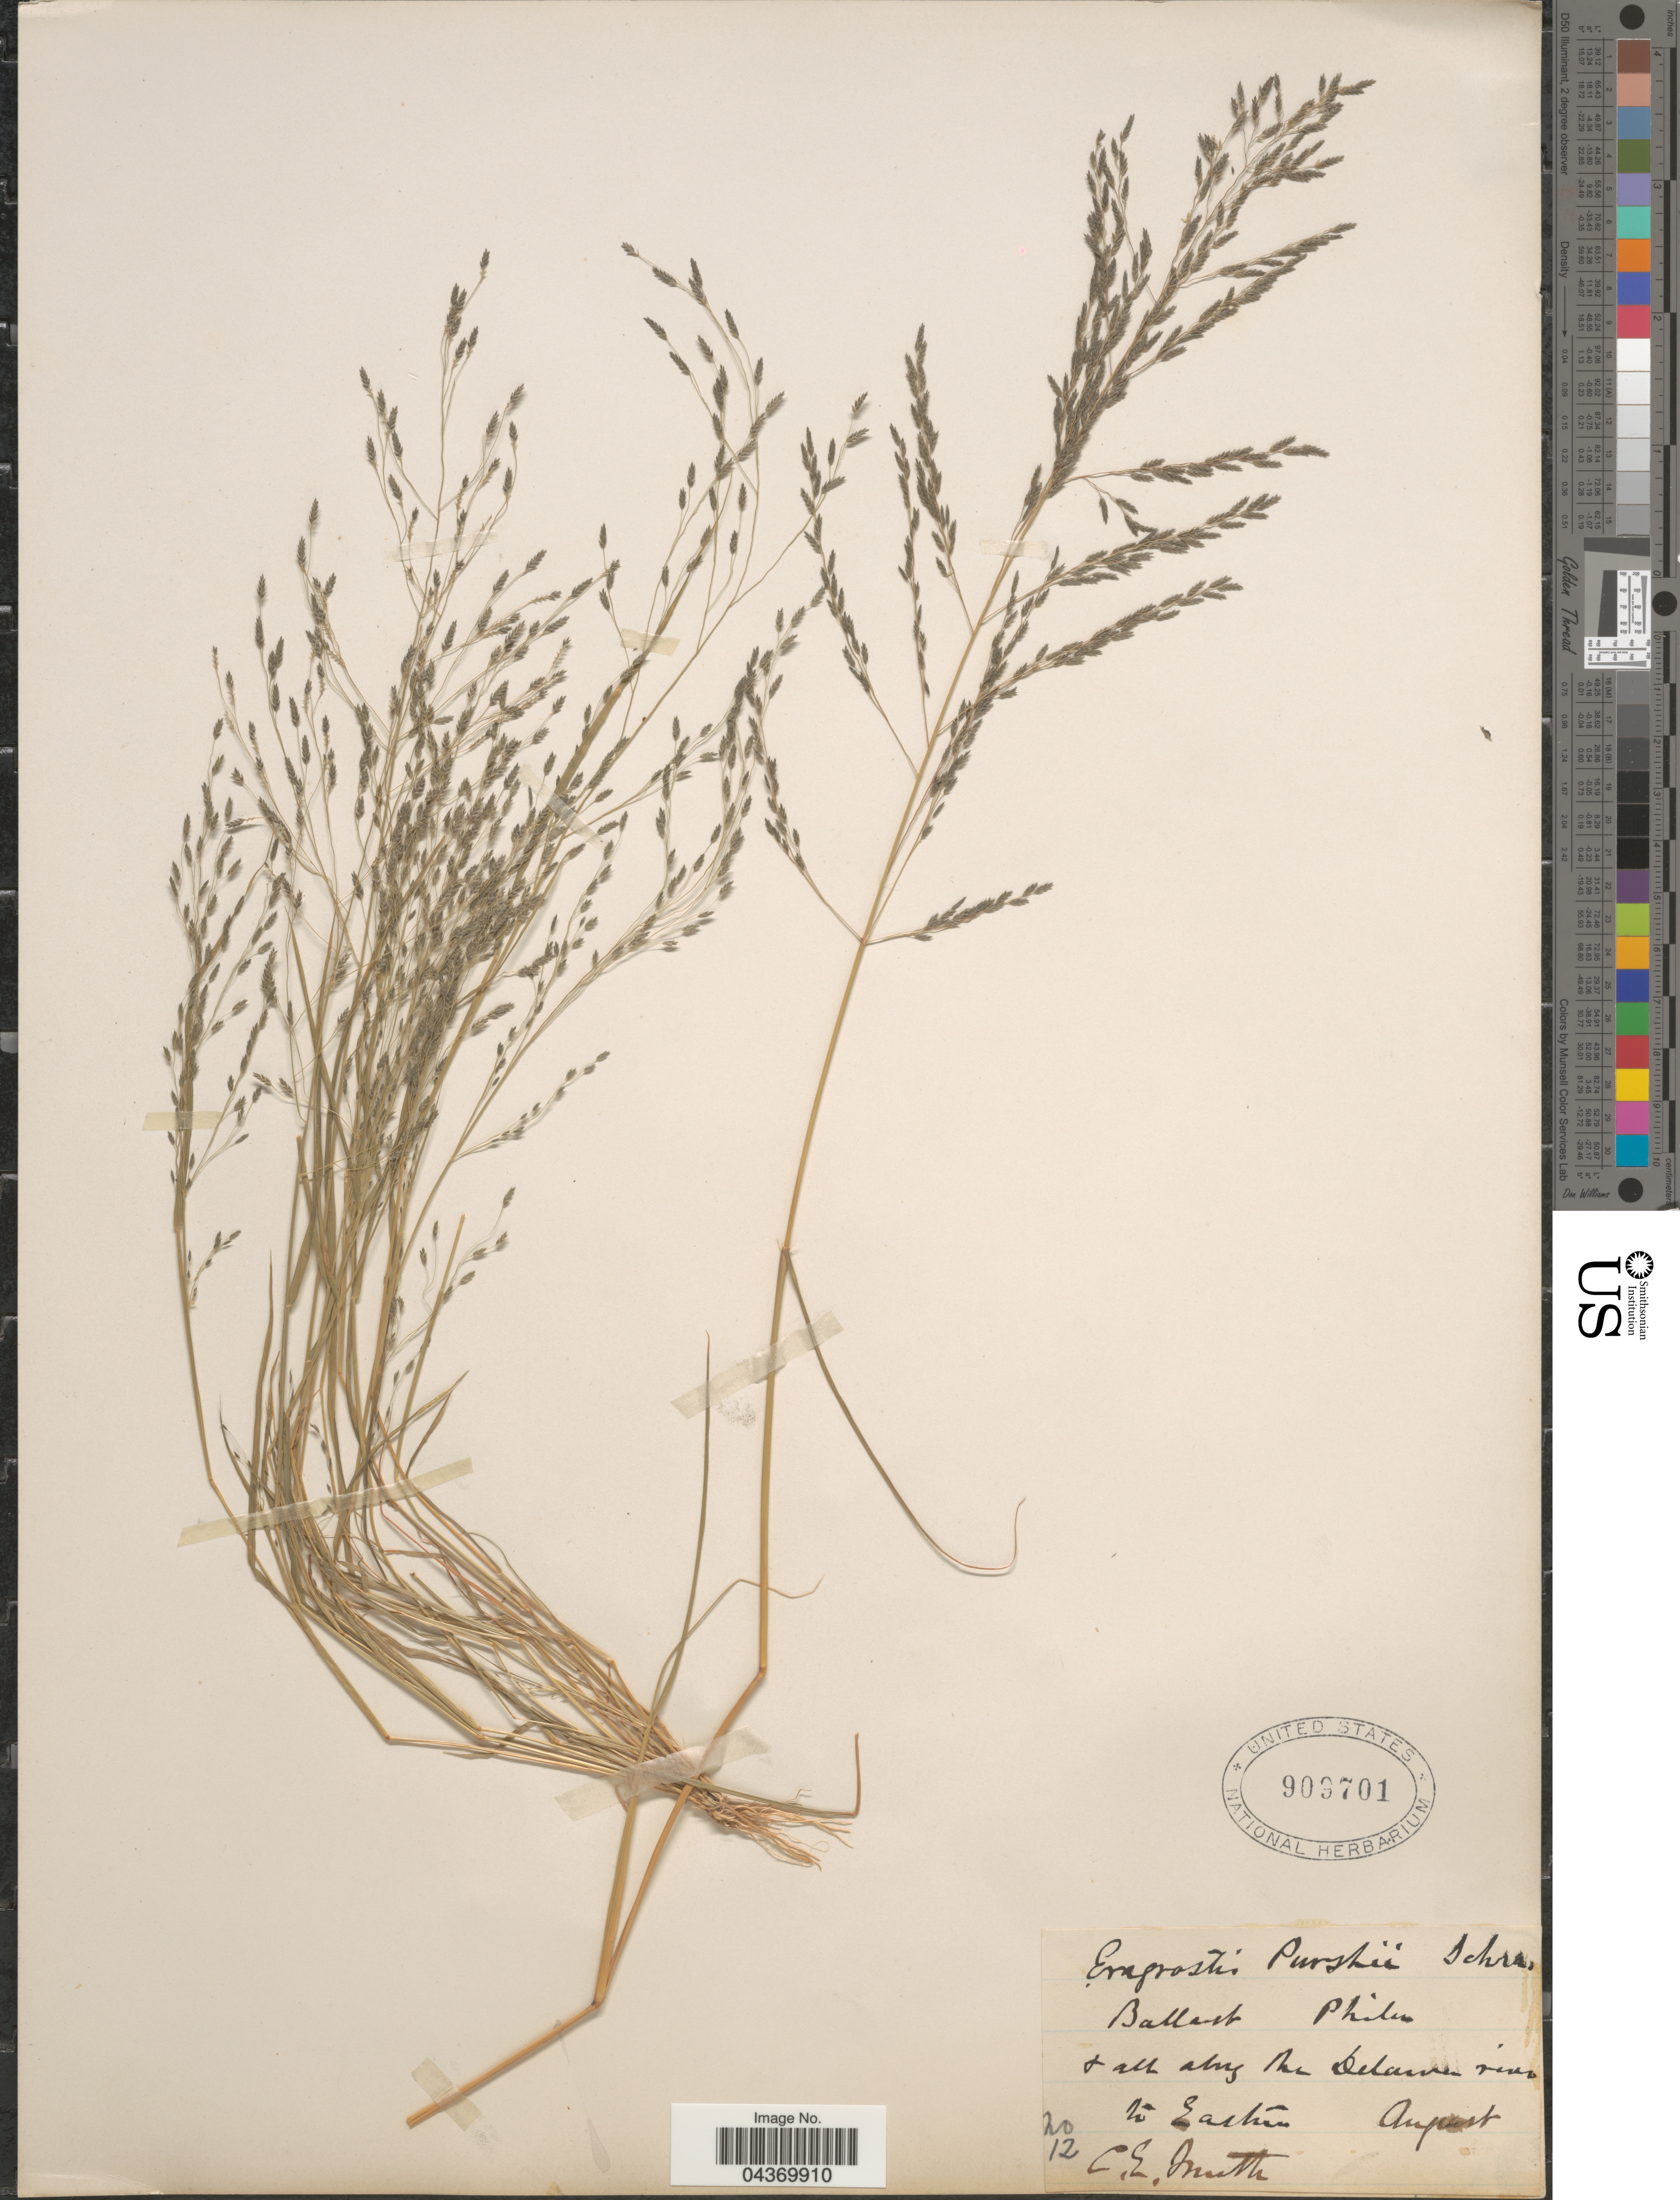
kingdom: Plantae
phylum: Tracheophyta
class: Liliopsida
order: Poales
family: Poaceae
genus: Eragrostis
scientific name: Eragrostis pectinacea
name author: (Michx.) Nees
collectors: C. E. Smith Jr.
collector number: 12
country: United States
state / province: Pennsylvania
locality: Ballast Phila. & all along the Delaware river to Easton.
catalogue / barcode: US 909701